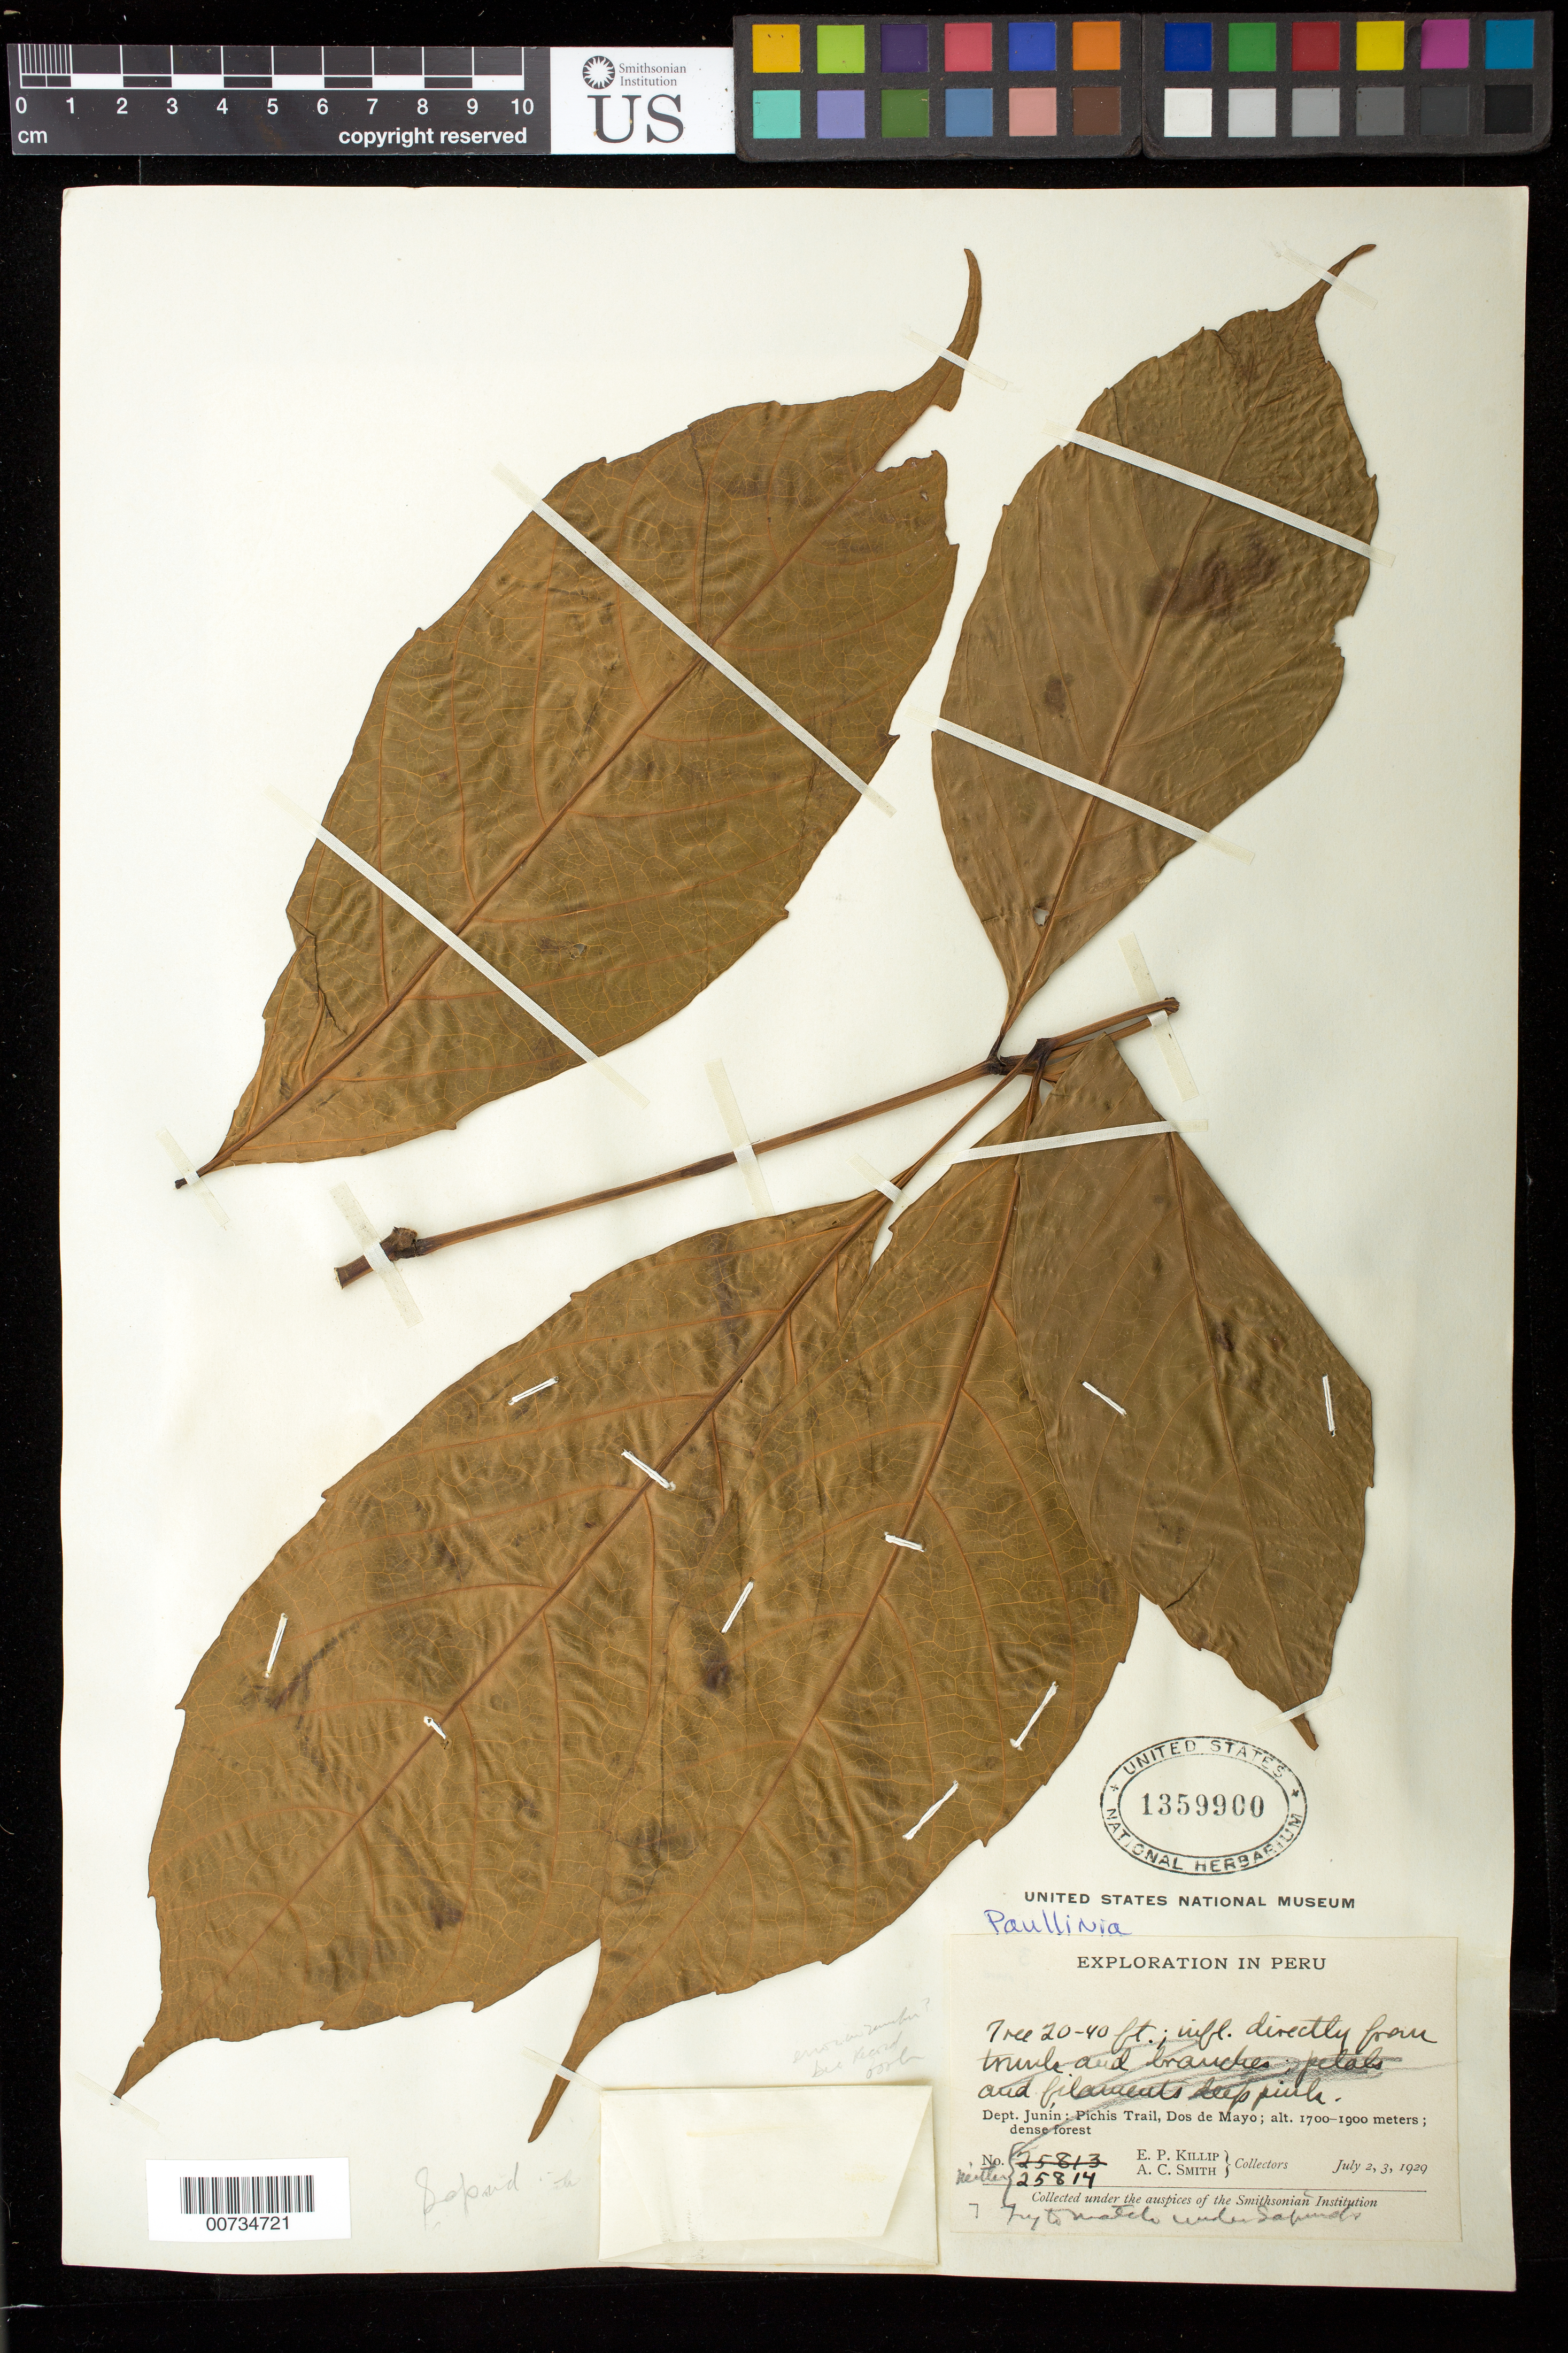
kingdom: Plantae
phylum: Tracheophyta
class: Magnoliopsida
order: Sapindales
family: Sapindaceae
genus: Paullinia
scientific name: Paullinia clavigera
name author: Schltdl.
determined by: Acevedo-Rodriguez, P., (US), Smithsonian Institution - National Museum of Natural History (UNITED STATES)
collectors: E. P. Killip & A. C. Smith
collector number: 25814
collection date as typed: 02 Jul 1929 to 03 Jul 1929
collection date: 1929-07-02/1929-07-03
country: Peru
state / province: Junín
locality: Pichis Trail, Dos de Mayo.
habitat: Dense forest.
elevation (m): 1700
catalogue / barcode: US 1359900